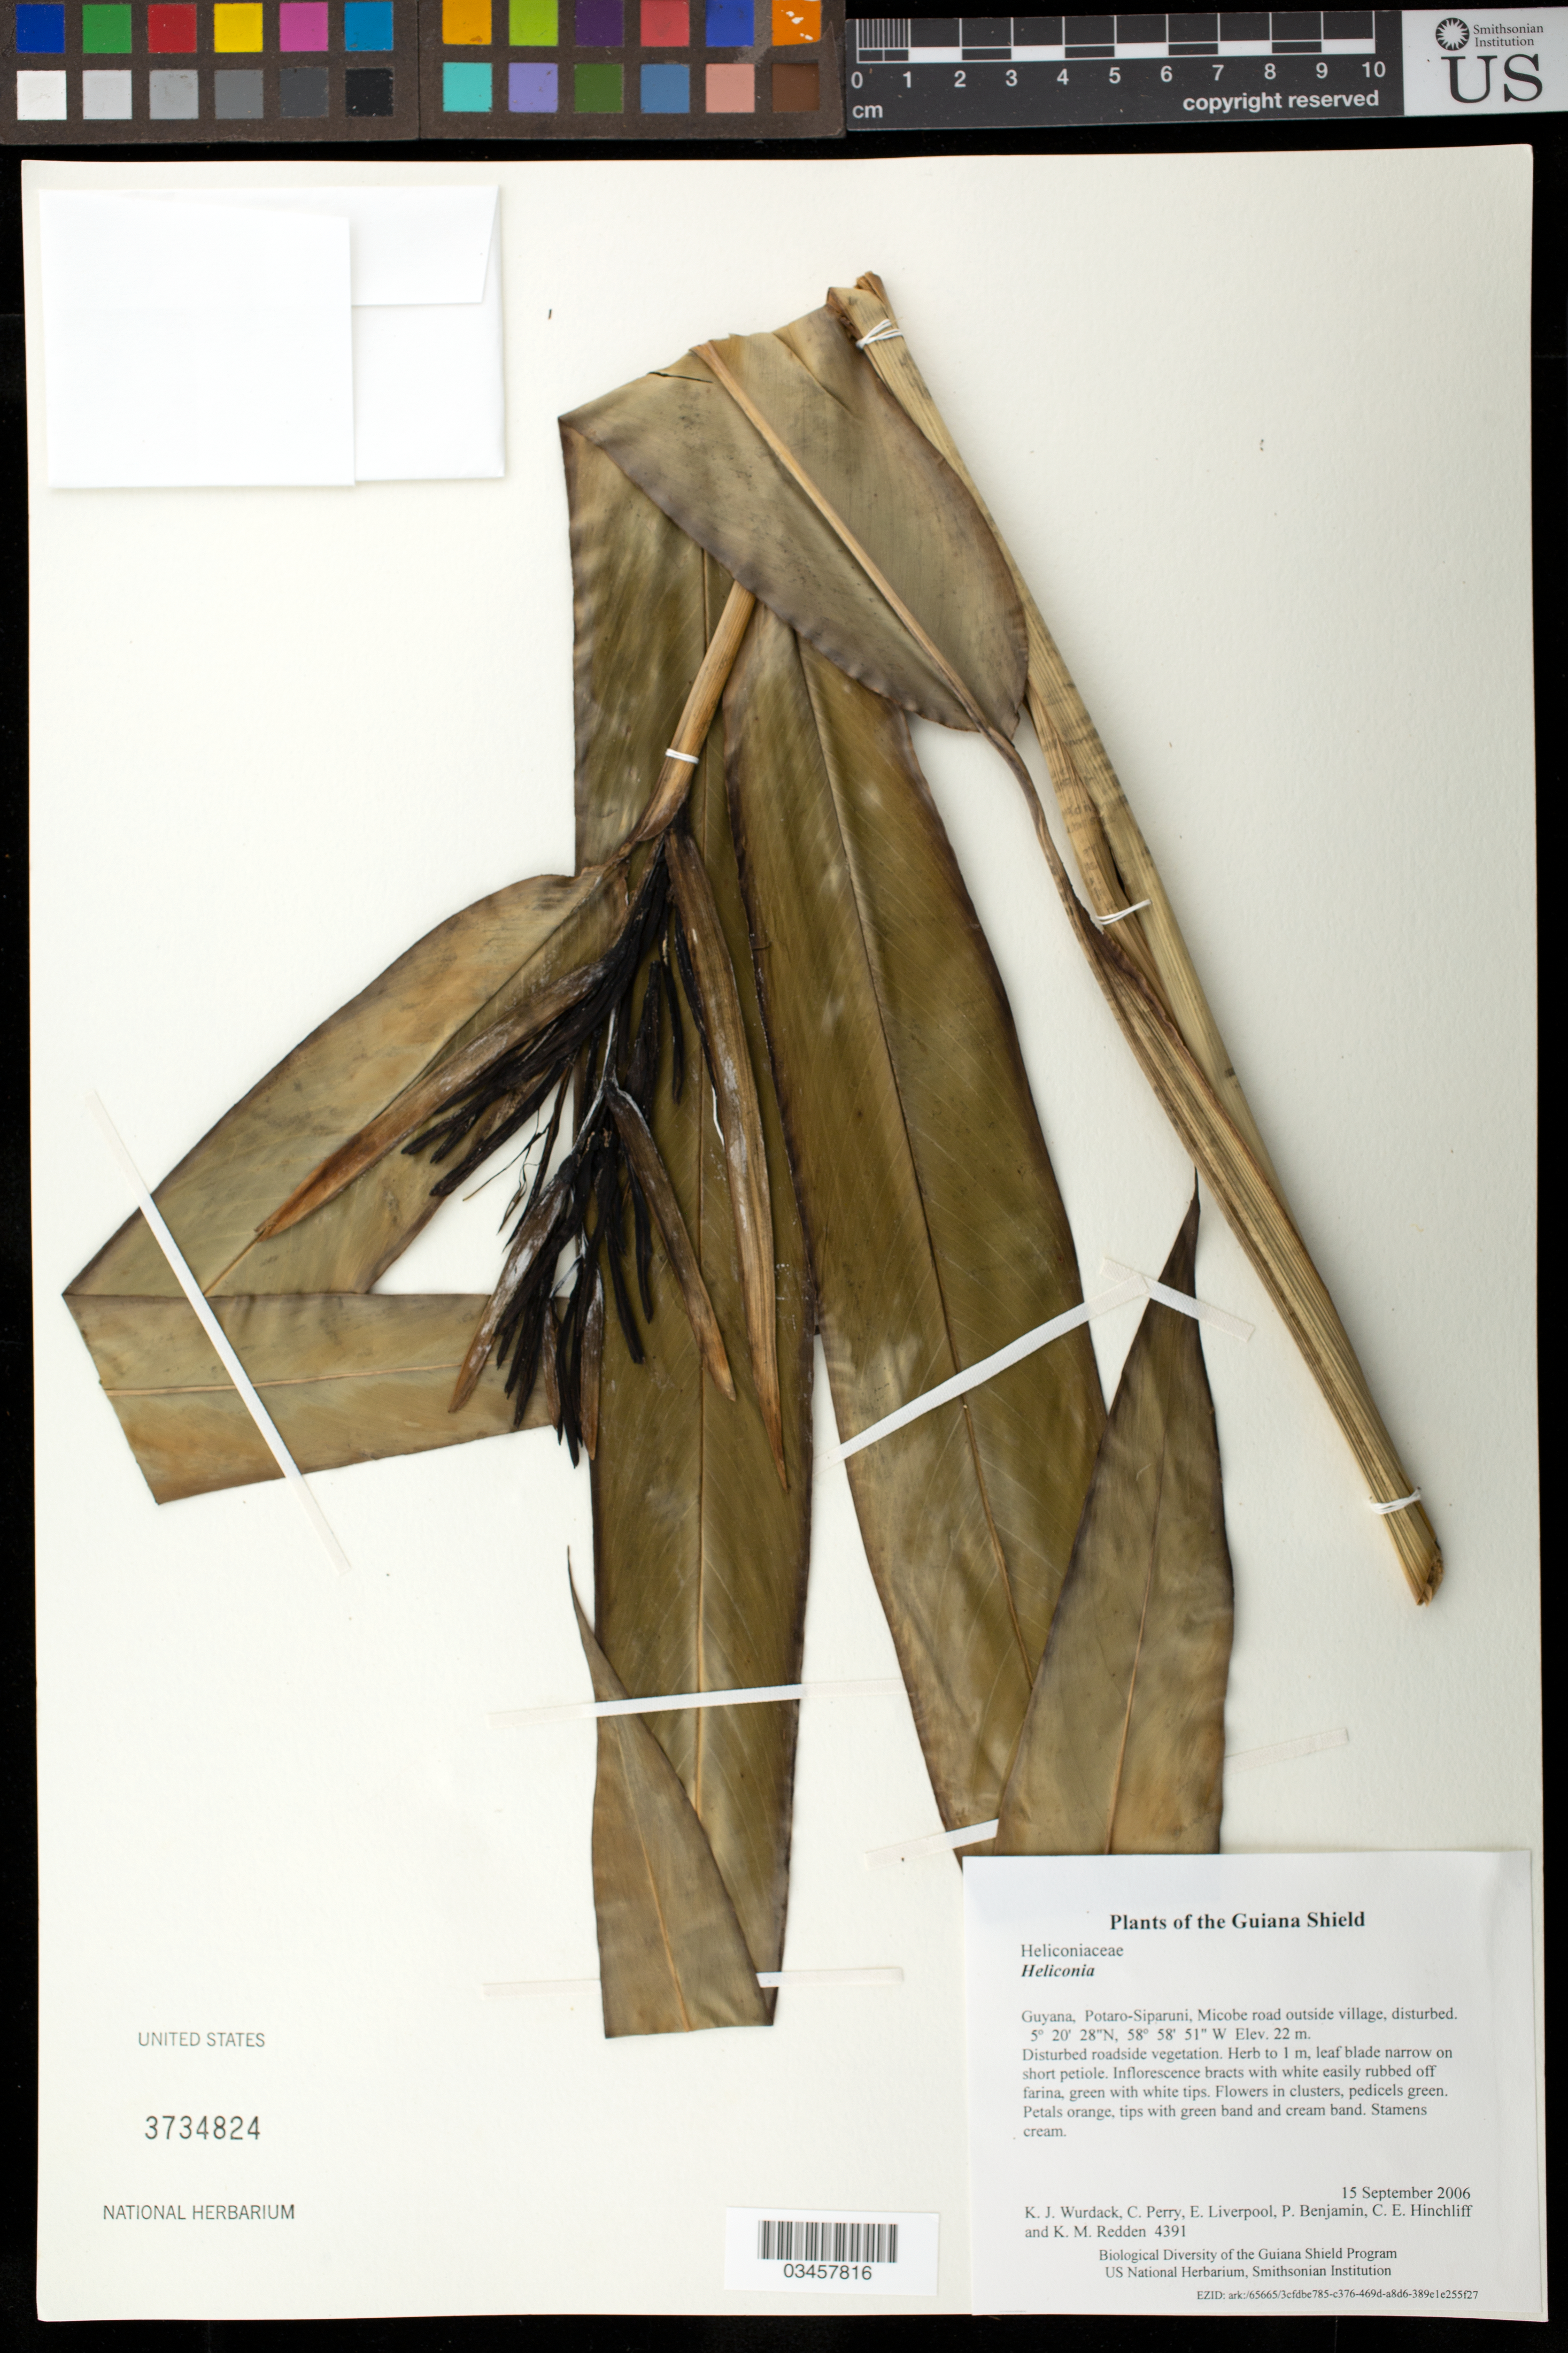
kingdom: Plantae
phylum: Tracheophyta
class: Liliopsida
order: Zingiberales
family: Heliconiaceae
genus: Heliconia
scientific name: Heliconia sp.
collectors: K. Wurdack, C. Perry, E. Liverpool, P. Benjamin, C. E. Hinchliff & K. M. Redden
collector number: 4391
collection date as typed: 15 September 2006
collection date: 2006-09-15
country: Guyana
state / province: Potaro-Siparuni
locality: Micobe road outside village, disturbed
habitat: Disturbed roadside vegetation.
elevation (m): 22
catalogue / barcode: US 3734824